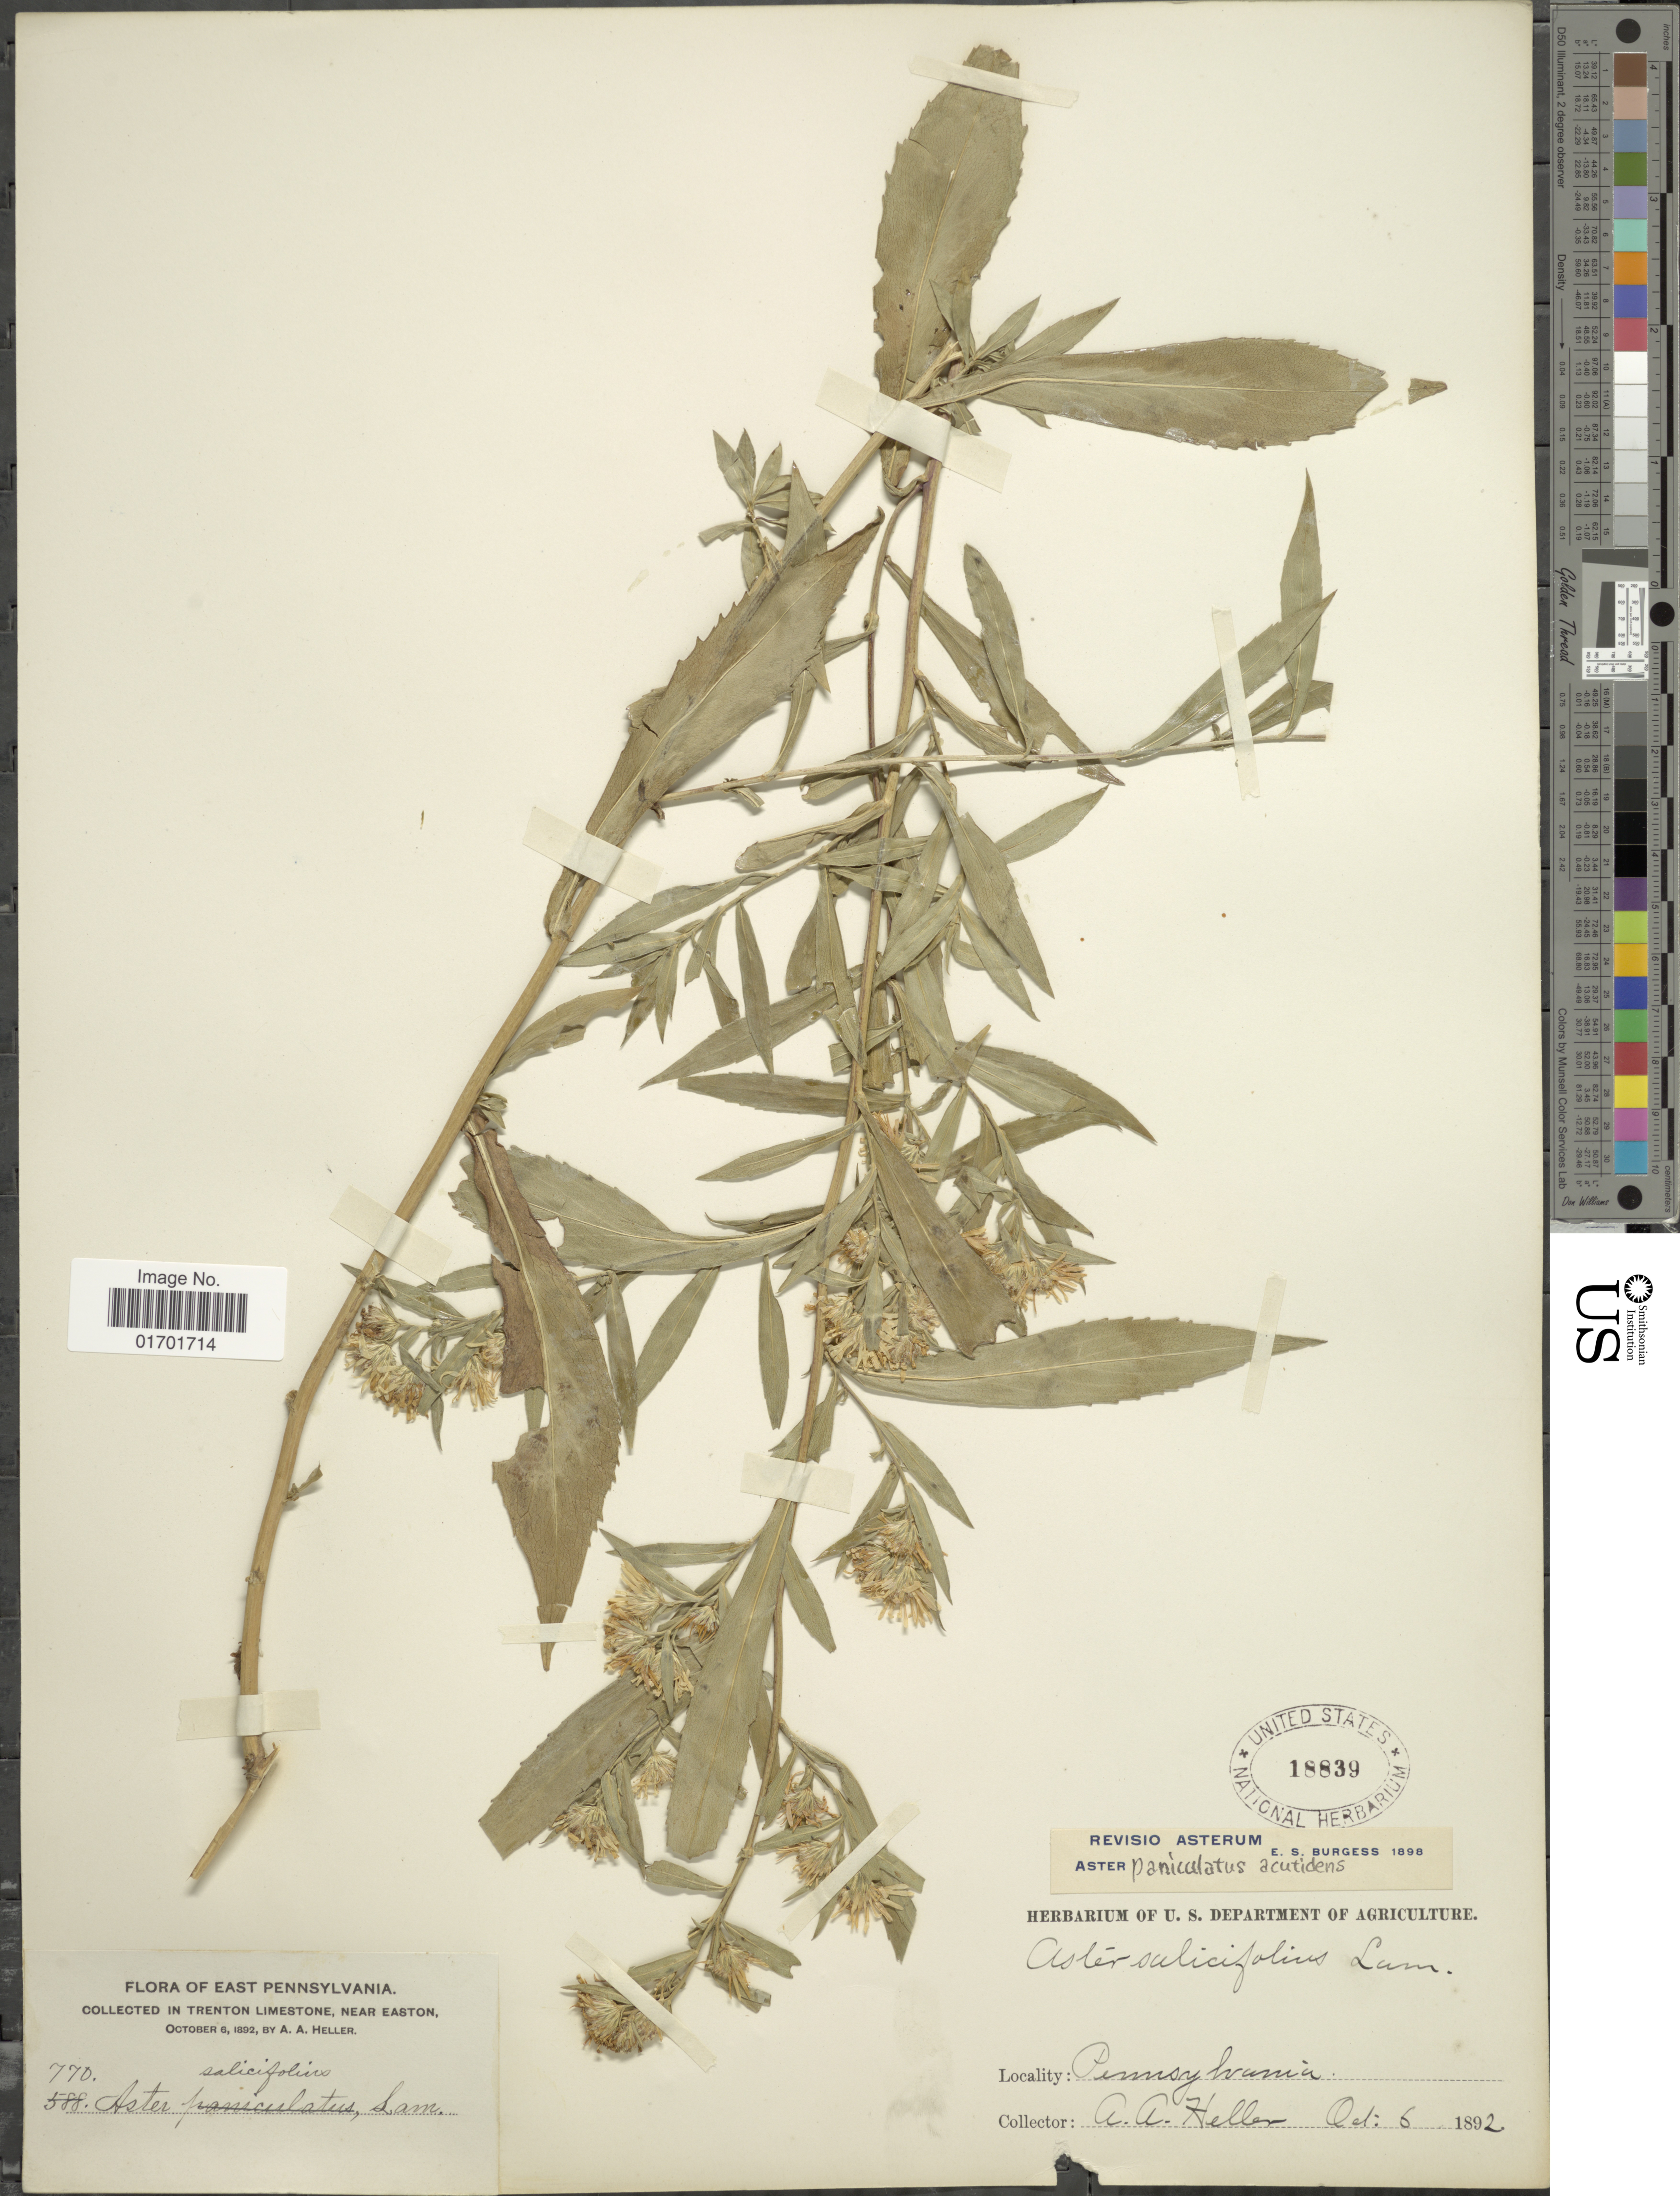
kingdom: Plantae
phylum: Tracheophyta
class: Magnoliopsida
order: Asterales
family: Asteraceae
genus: Symphyotrichum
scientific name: Symphyotrichum lanceolatum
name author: (Willd.) G.L. Nesom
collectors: A. A. Heller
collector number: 770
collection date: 1892-10-06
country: United States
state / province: Pennsylvania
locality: East Pennsylvania, in Trenton Lineston, near Easton.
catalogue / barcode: US 18839